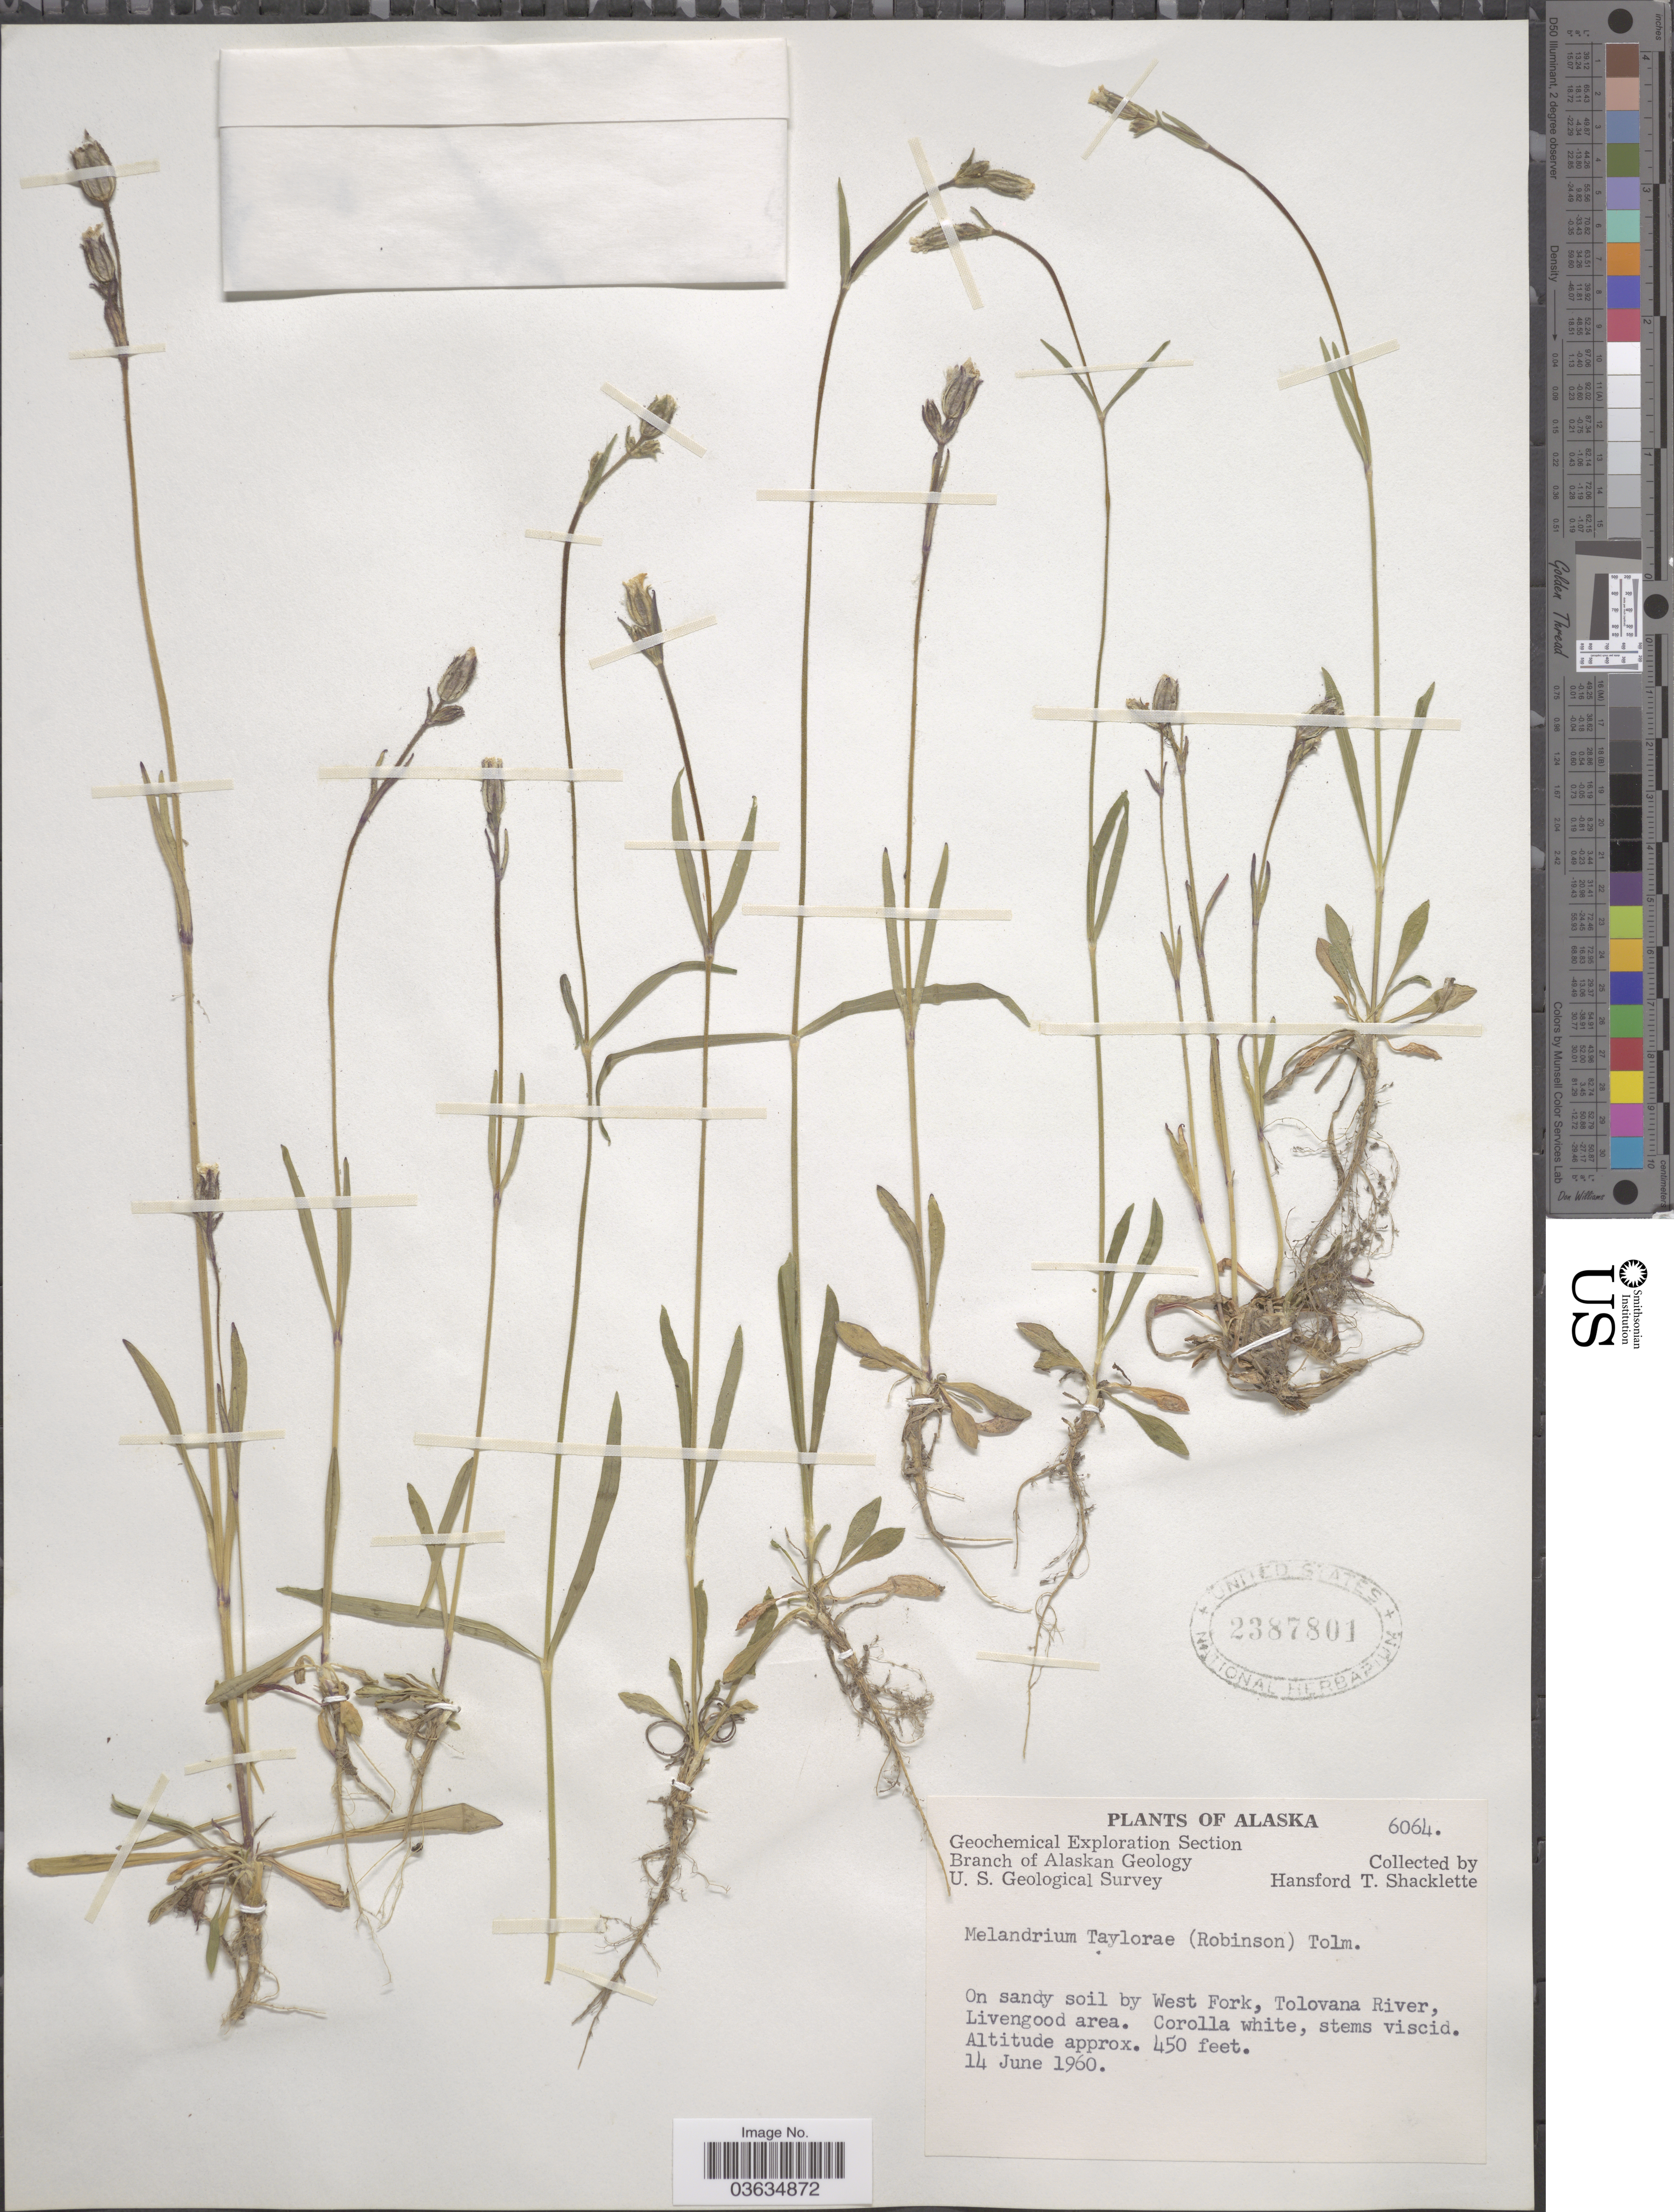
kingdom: Plantae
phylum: Tracheophyta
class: Magnoliopsida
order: Caryophyllales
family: Caryophyllaceae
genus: Silene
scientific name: Silene involucrata subsp. tenella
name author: (Tolm.) Bocquet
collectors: H. Shacklette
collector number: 6064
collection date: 1960-06-14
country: United States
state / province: Alaska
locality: West Fork, Tolovana River, Livengood area.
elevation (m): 137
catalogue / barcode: US 2387801